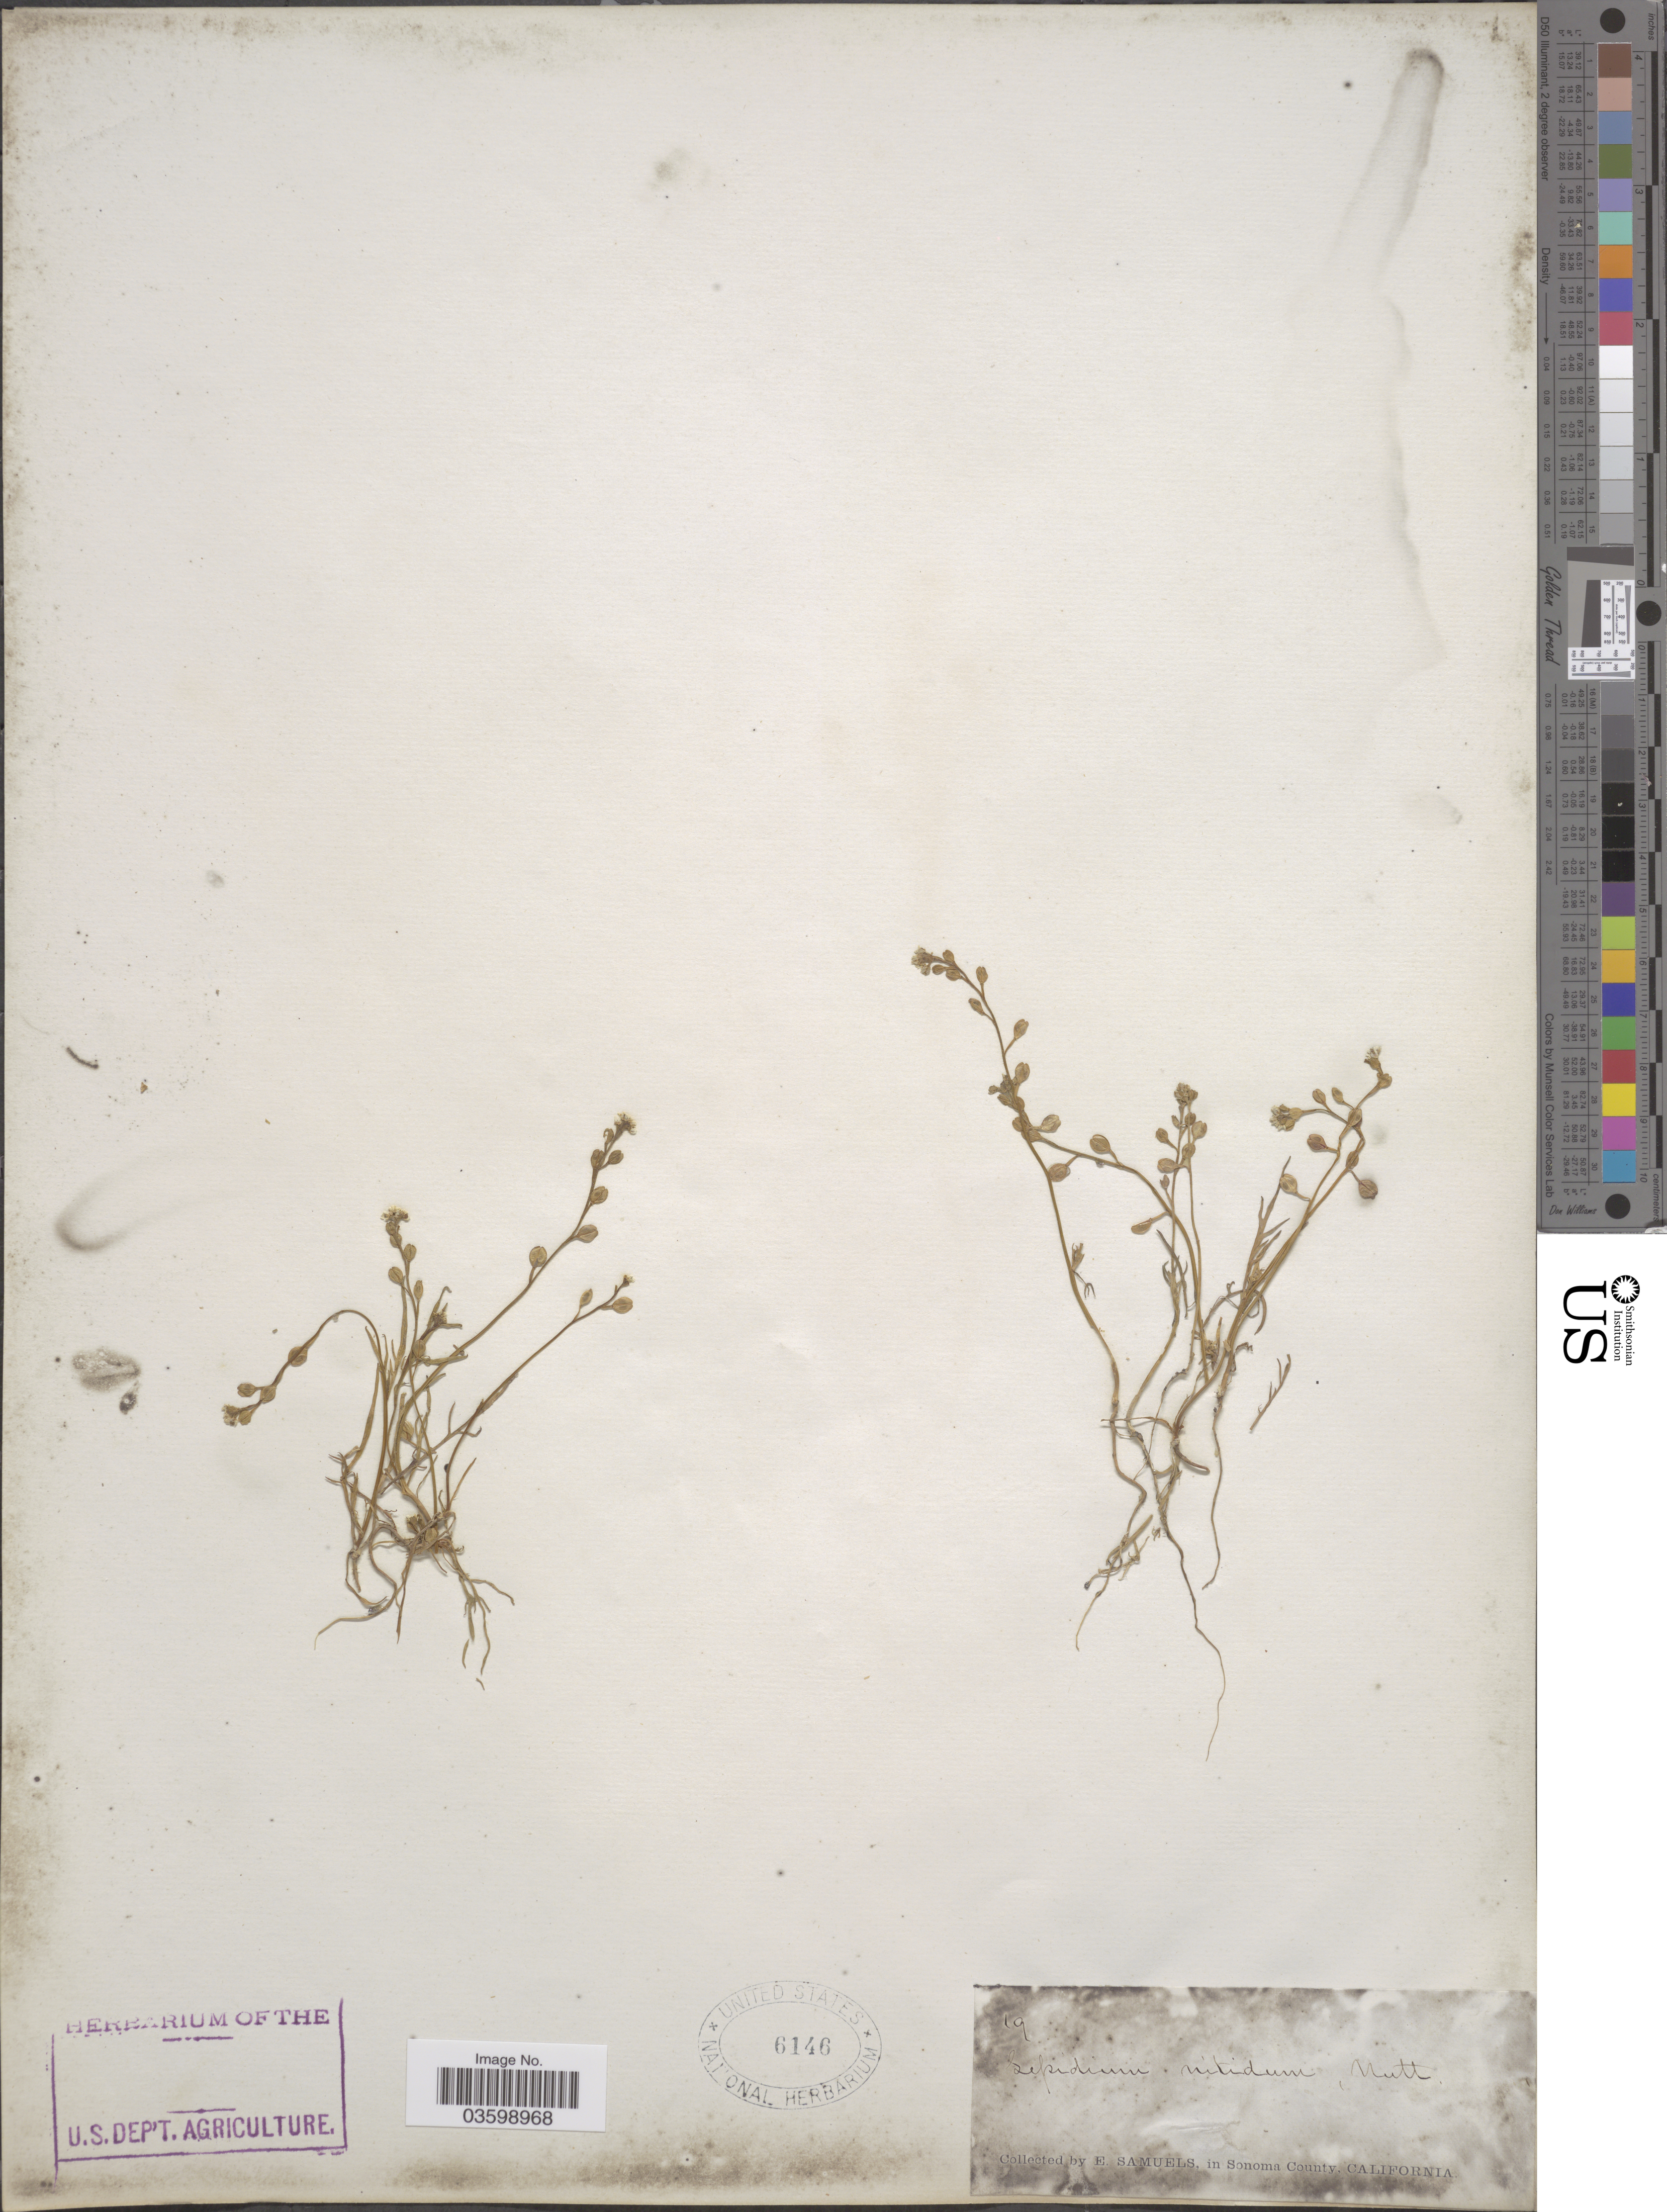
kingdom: Plantae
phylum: Tracheophyta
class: Magnoliopsida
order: Brassicales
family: Brassicaceae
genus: Lepidium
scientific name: Lepidium nitidum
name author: Nutt.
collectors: E. Samuels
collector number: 19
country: United States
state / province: California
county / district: Sonoma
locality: In Sonoma County.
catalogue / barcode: US 6146